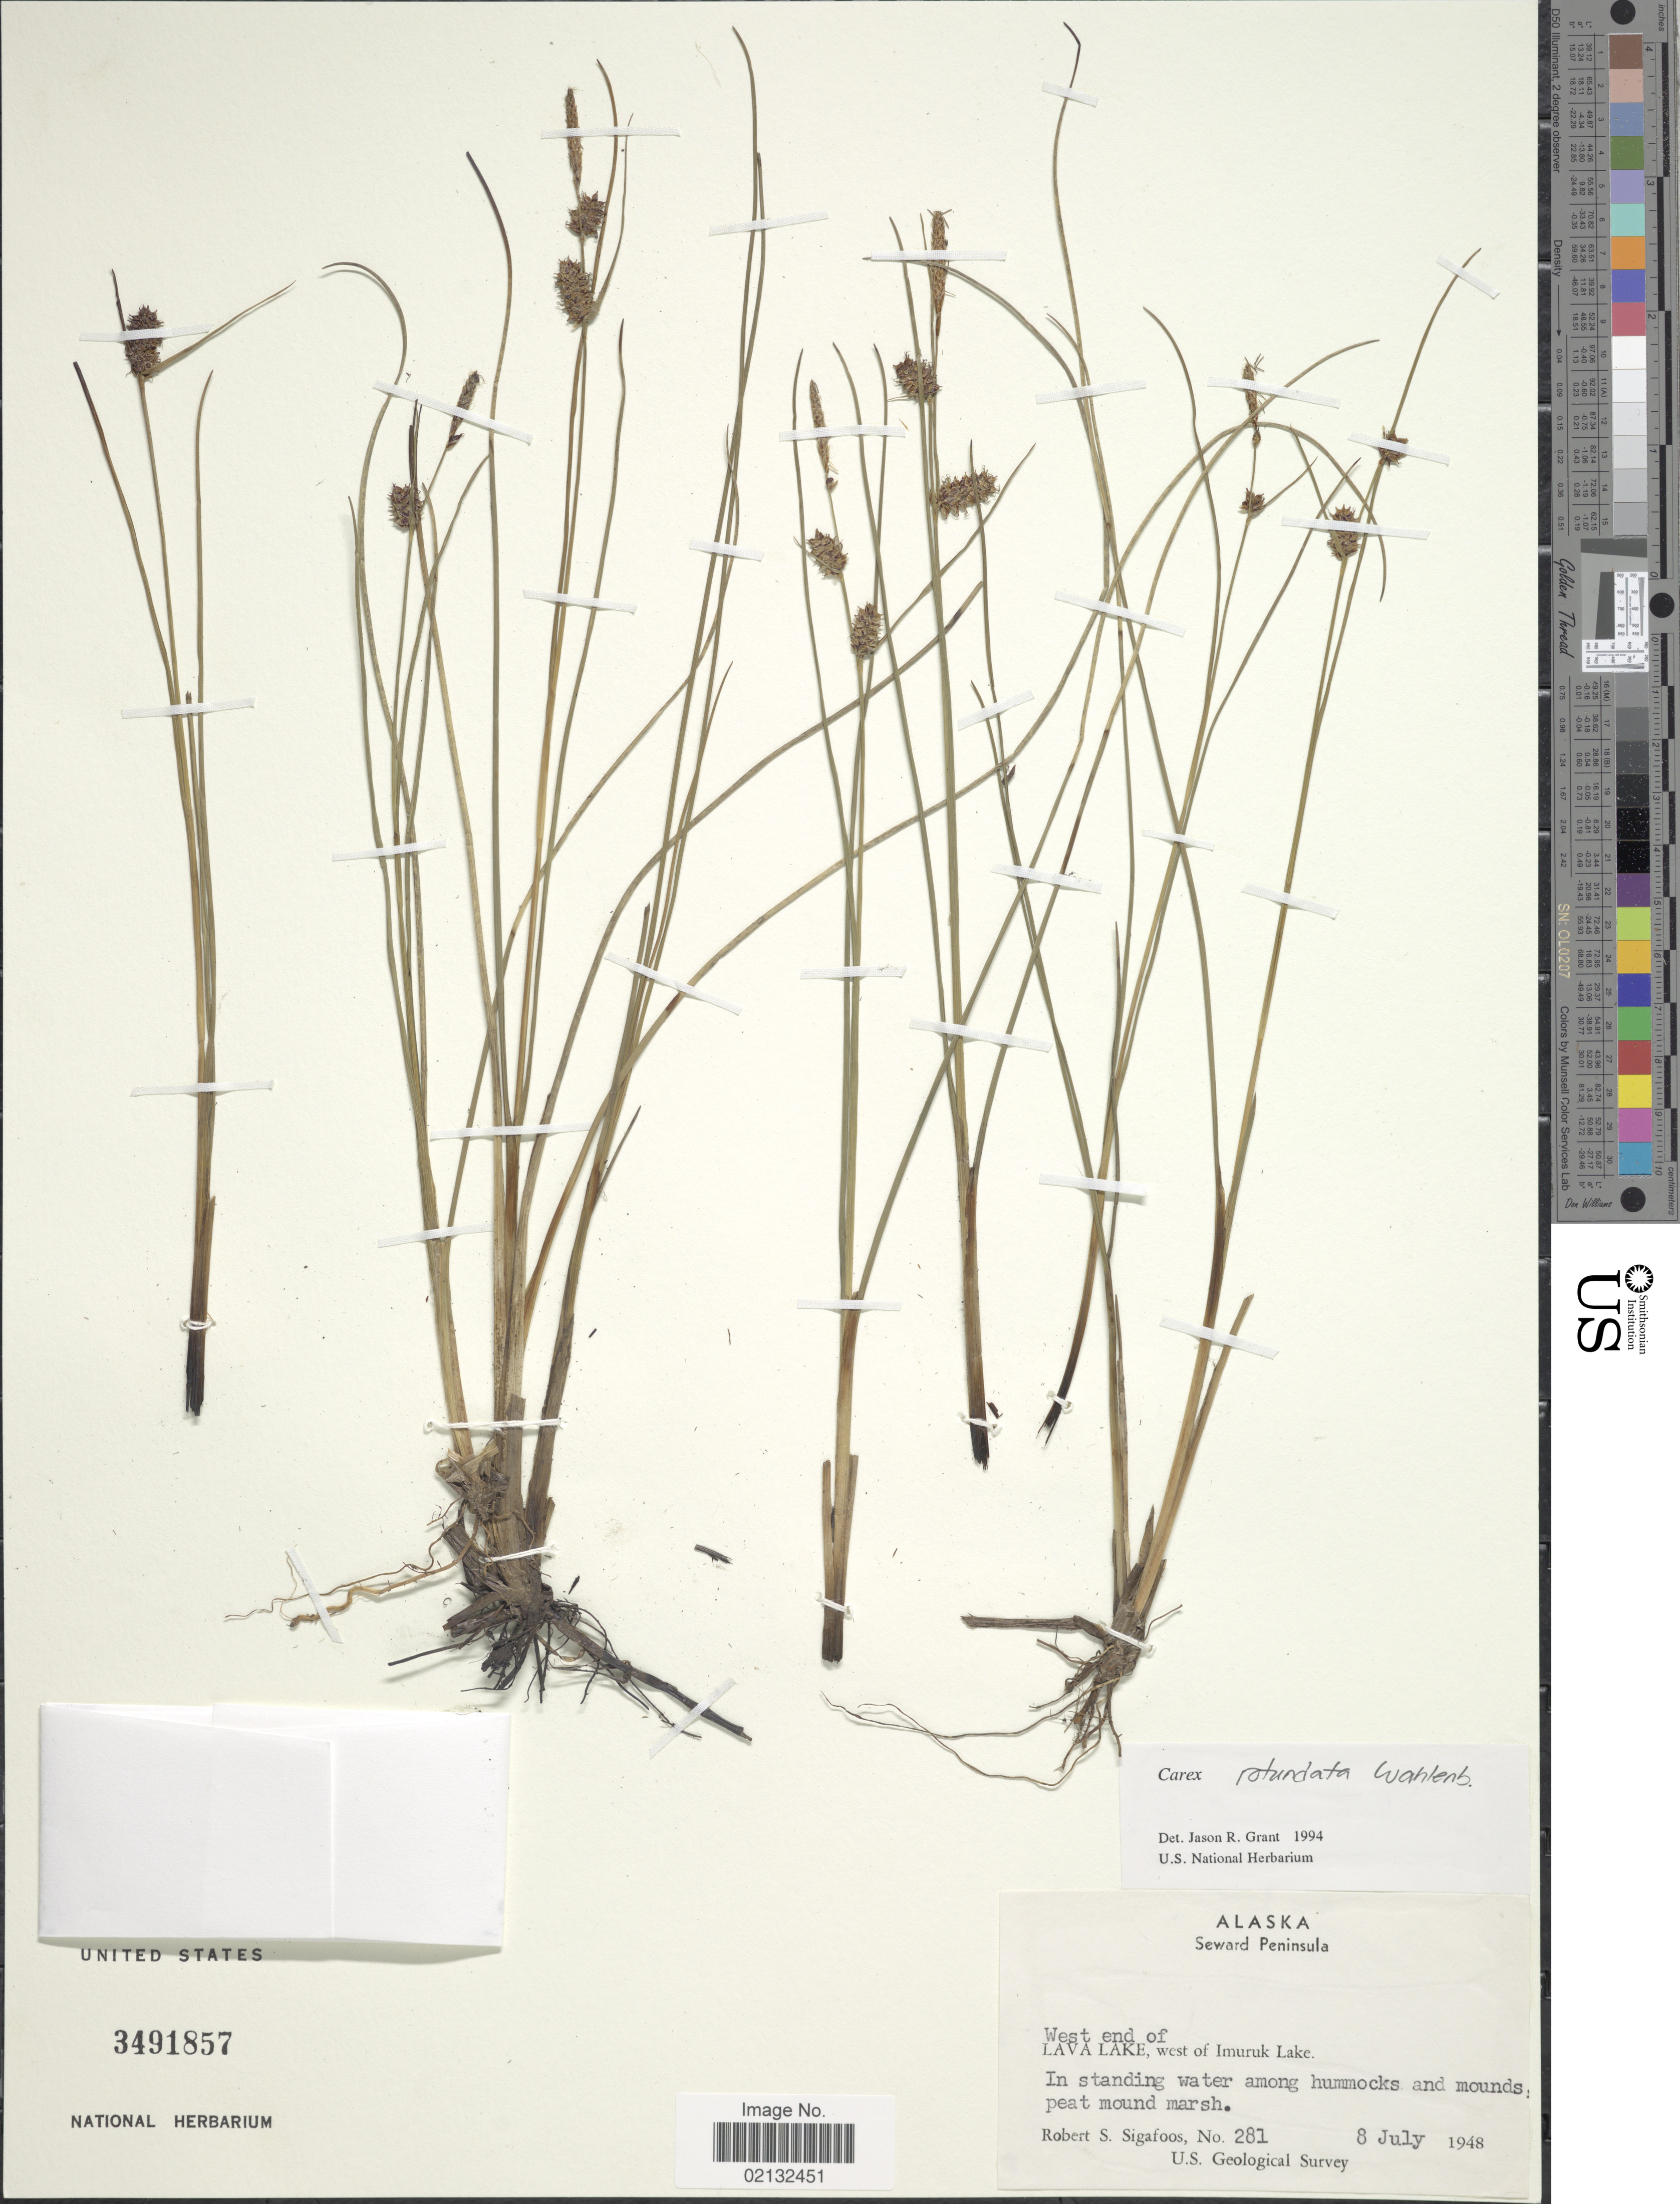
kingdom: Plantae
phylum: Tracheophyta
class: Liliopsida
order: Poales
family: Cyperaceae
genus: Carex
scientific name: Carex rotundata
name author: Wahlenb.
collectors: R. Sigafoos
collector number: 281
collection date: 1948-07-08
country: United States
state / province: Alaska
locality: Seward Peninsula. West end of Lava Lake, west of Imuruk Lake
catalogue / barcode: US 3491857